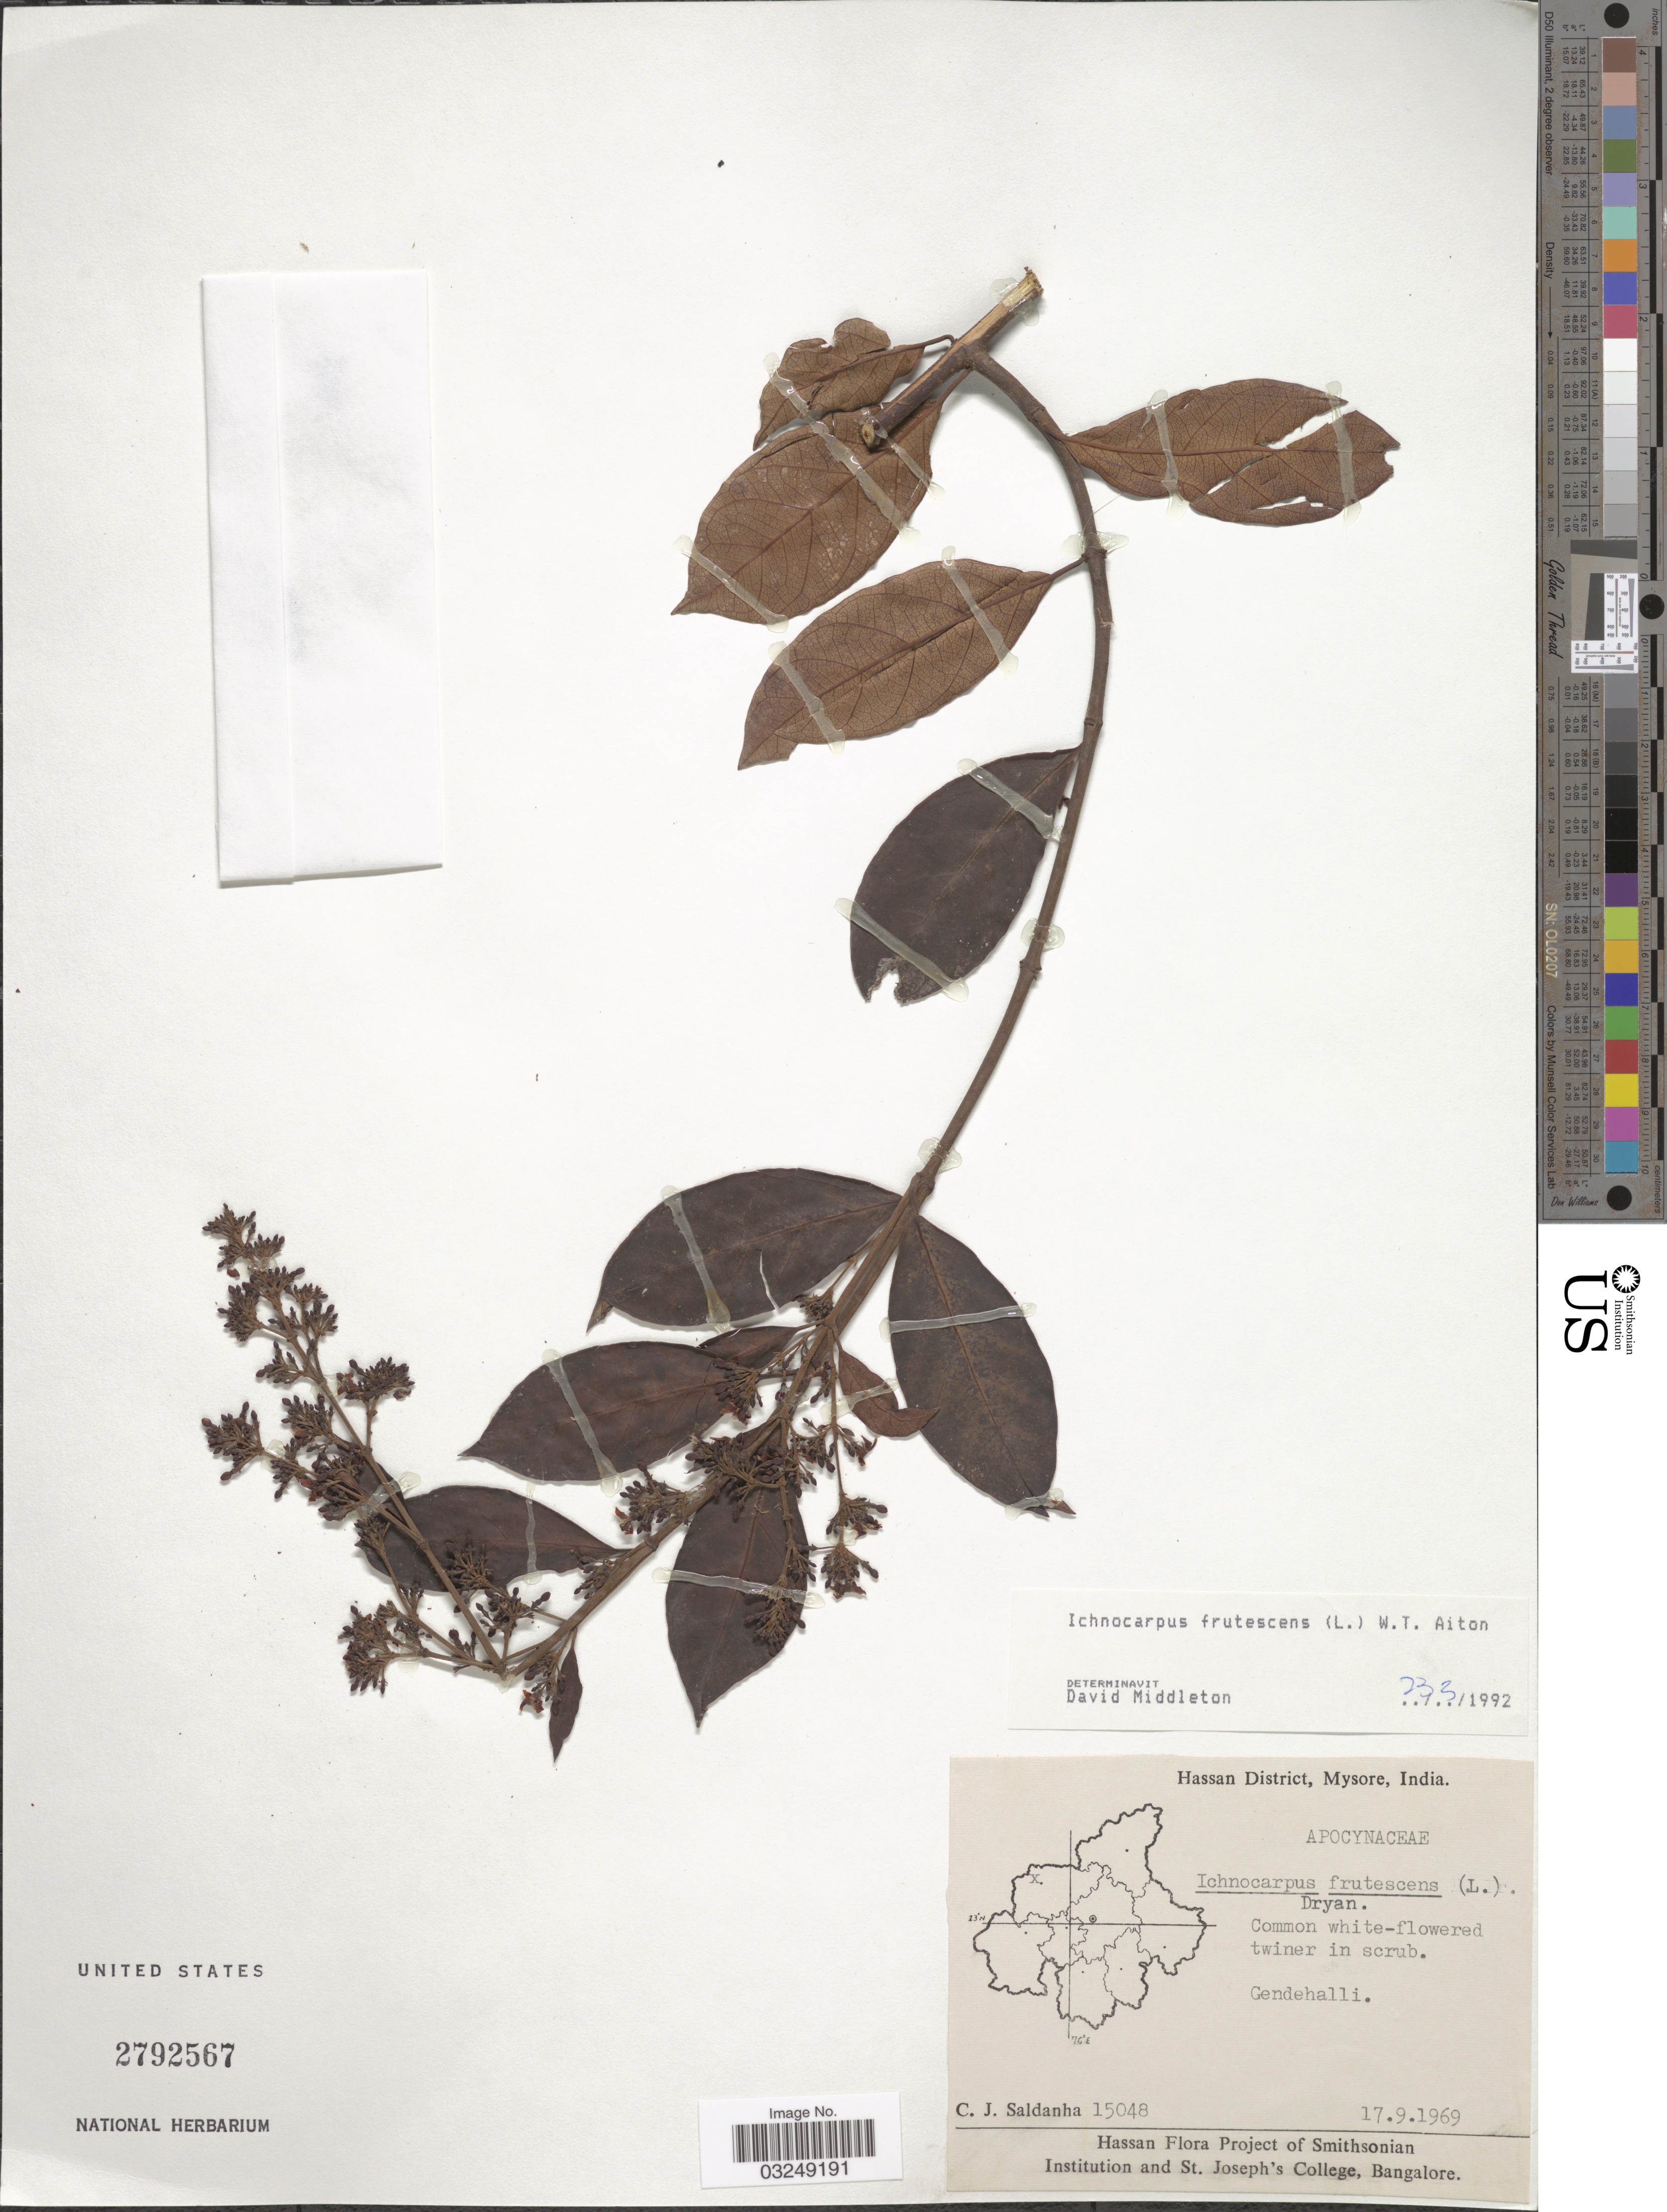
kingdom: Plantae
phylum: Tracheophyta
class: Magnoliopsida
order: Gentianales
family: Apocynaceae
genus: Ichnocarpus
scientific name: Ichnocarpus frutescens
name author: (L.) W.T. Aiton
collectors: C. J. Saldanha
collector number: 15048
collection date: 1969-09-17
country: India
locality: Hassan District, Mysore. Gendehalli.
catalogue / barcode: US 2792567